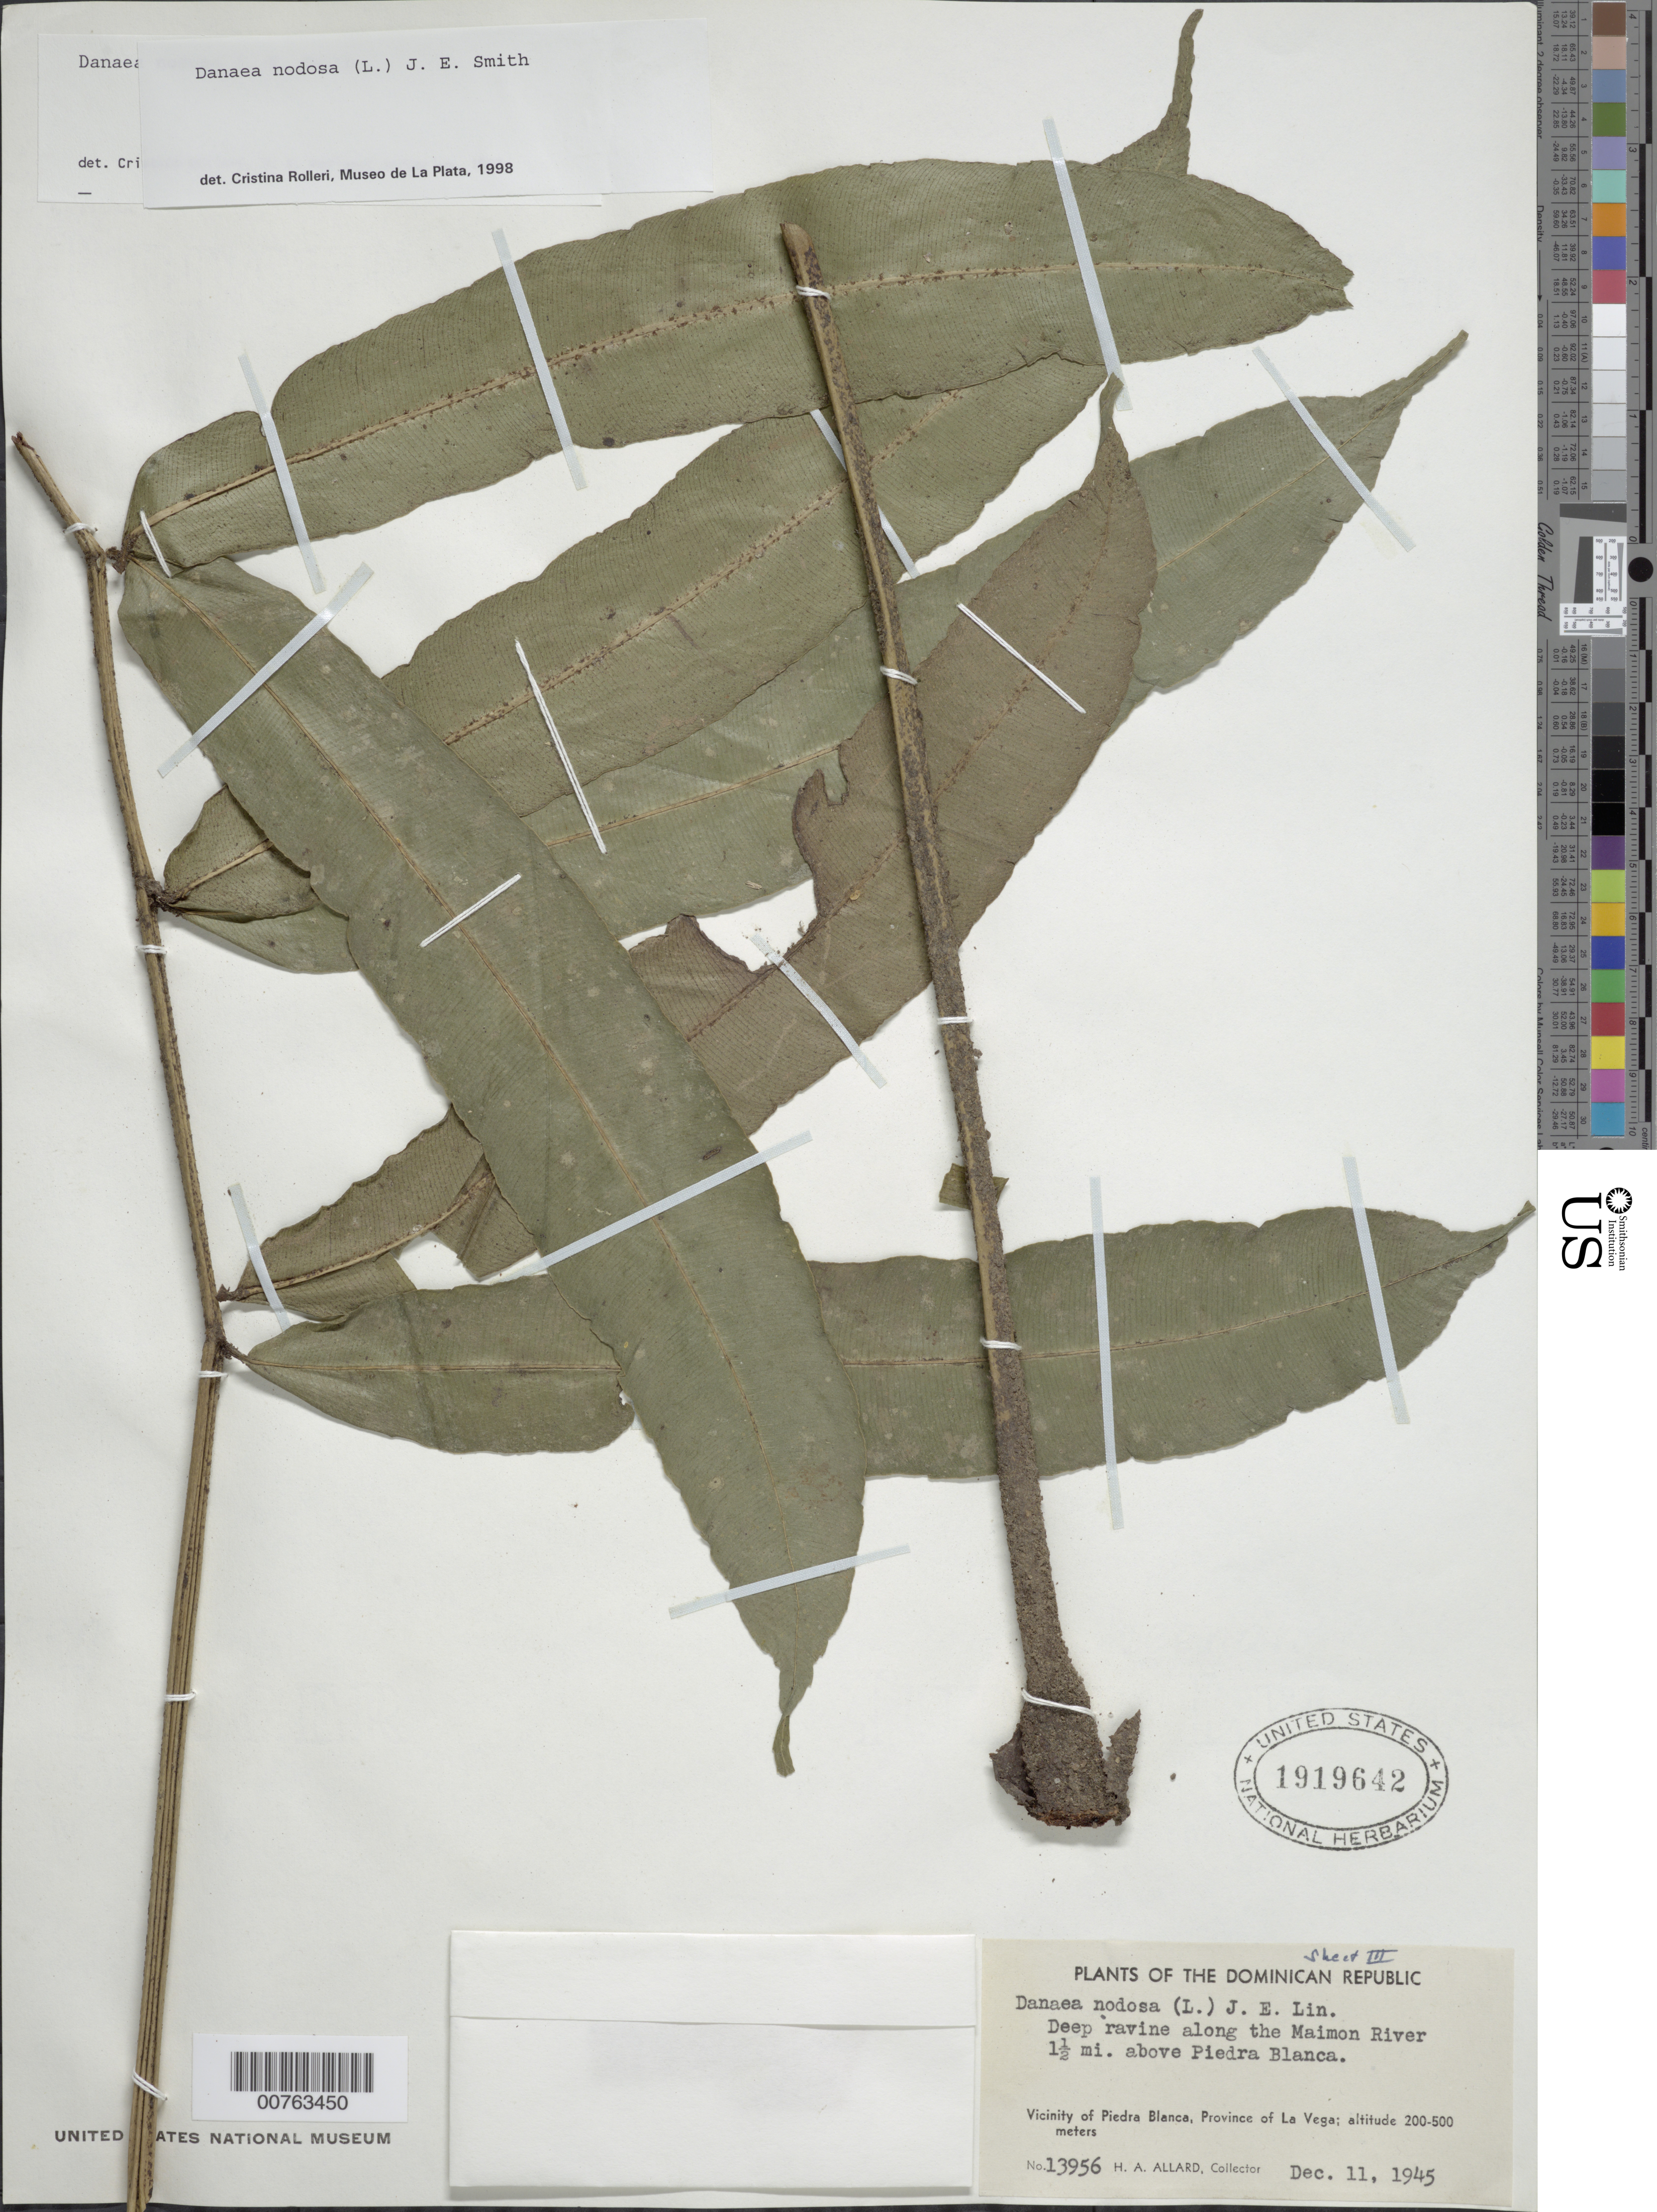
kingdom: Plantae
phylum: Tracheophyta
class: Polypodiopsida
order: Marattiales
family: Marattiaceae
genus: Danaea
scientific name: Danaea nodosa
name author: (L.) Sm.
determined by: Rolleri, Cristina H.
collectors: H. A. Allard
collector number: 13956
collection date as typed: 11 Dec 1945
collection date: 1945-12-11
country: Dominican Republic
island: Hispaniola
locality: Vicinity of Piedra Blanca. Province of La Vega. Along the Maimon River, 1.5 mi above Piedra Blanca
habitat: Deep ravine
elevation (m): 200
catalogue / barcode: US 1919642